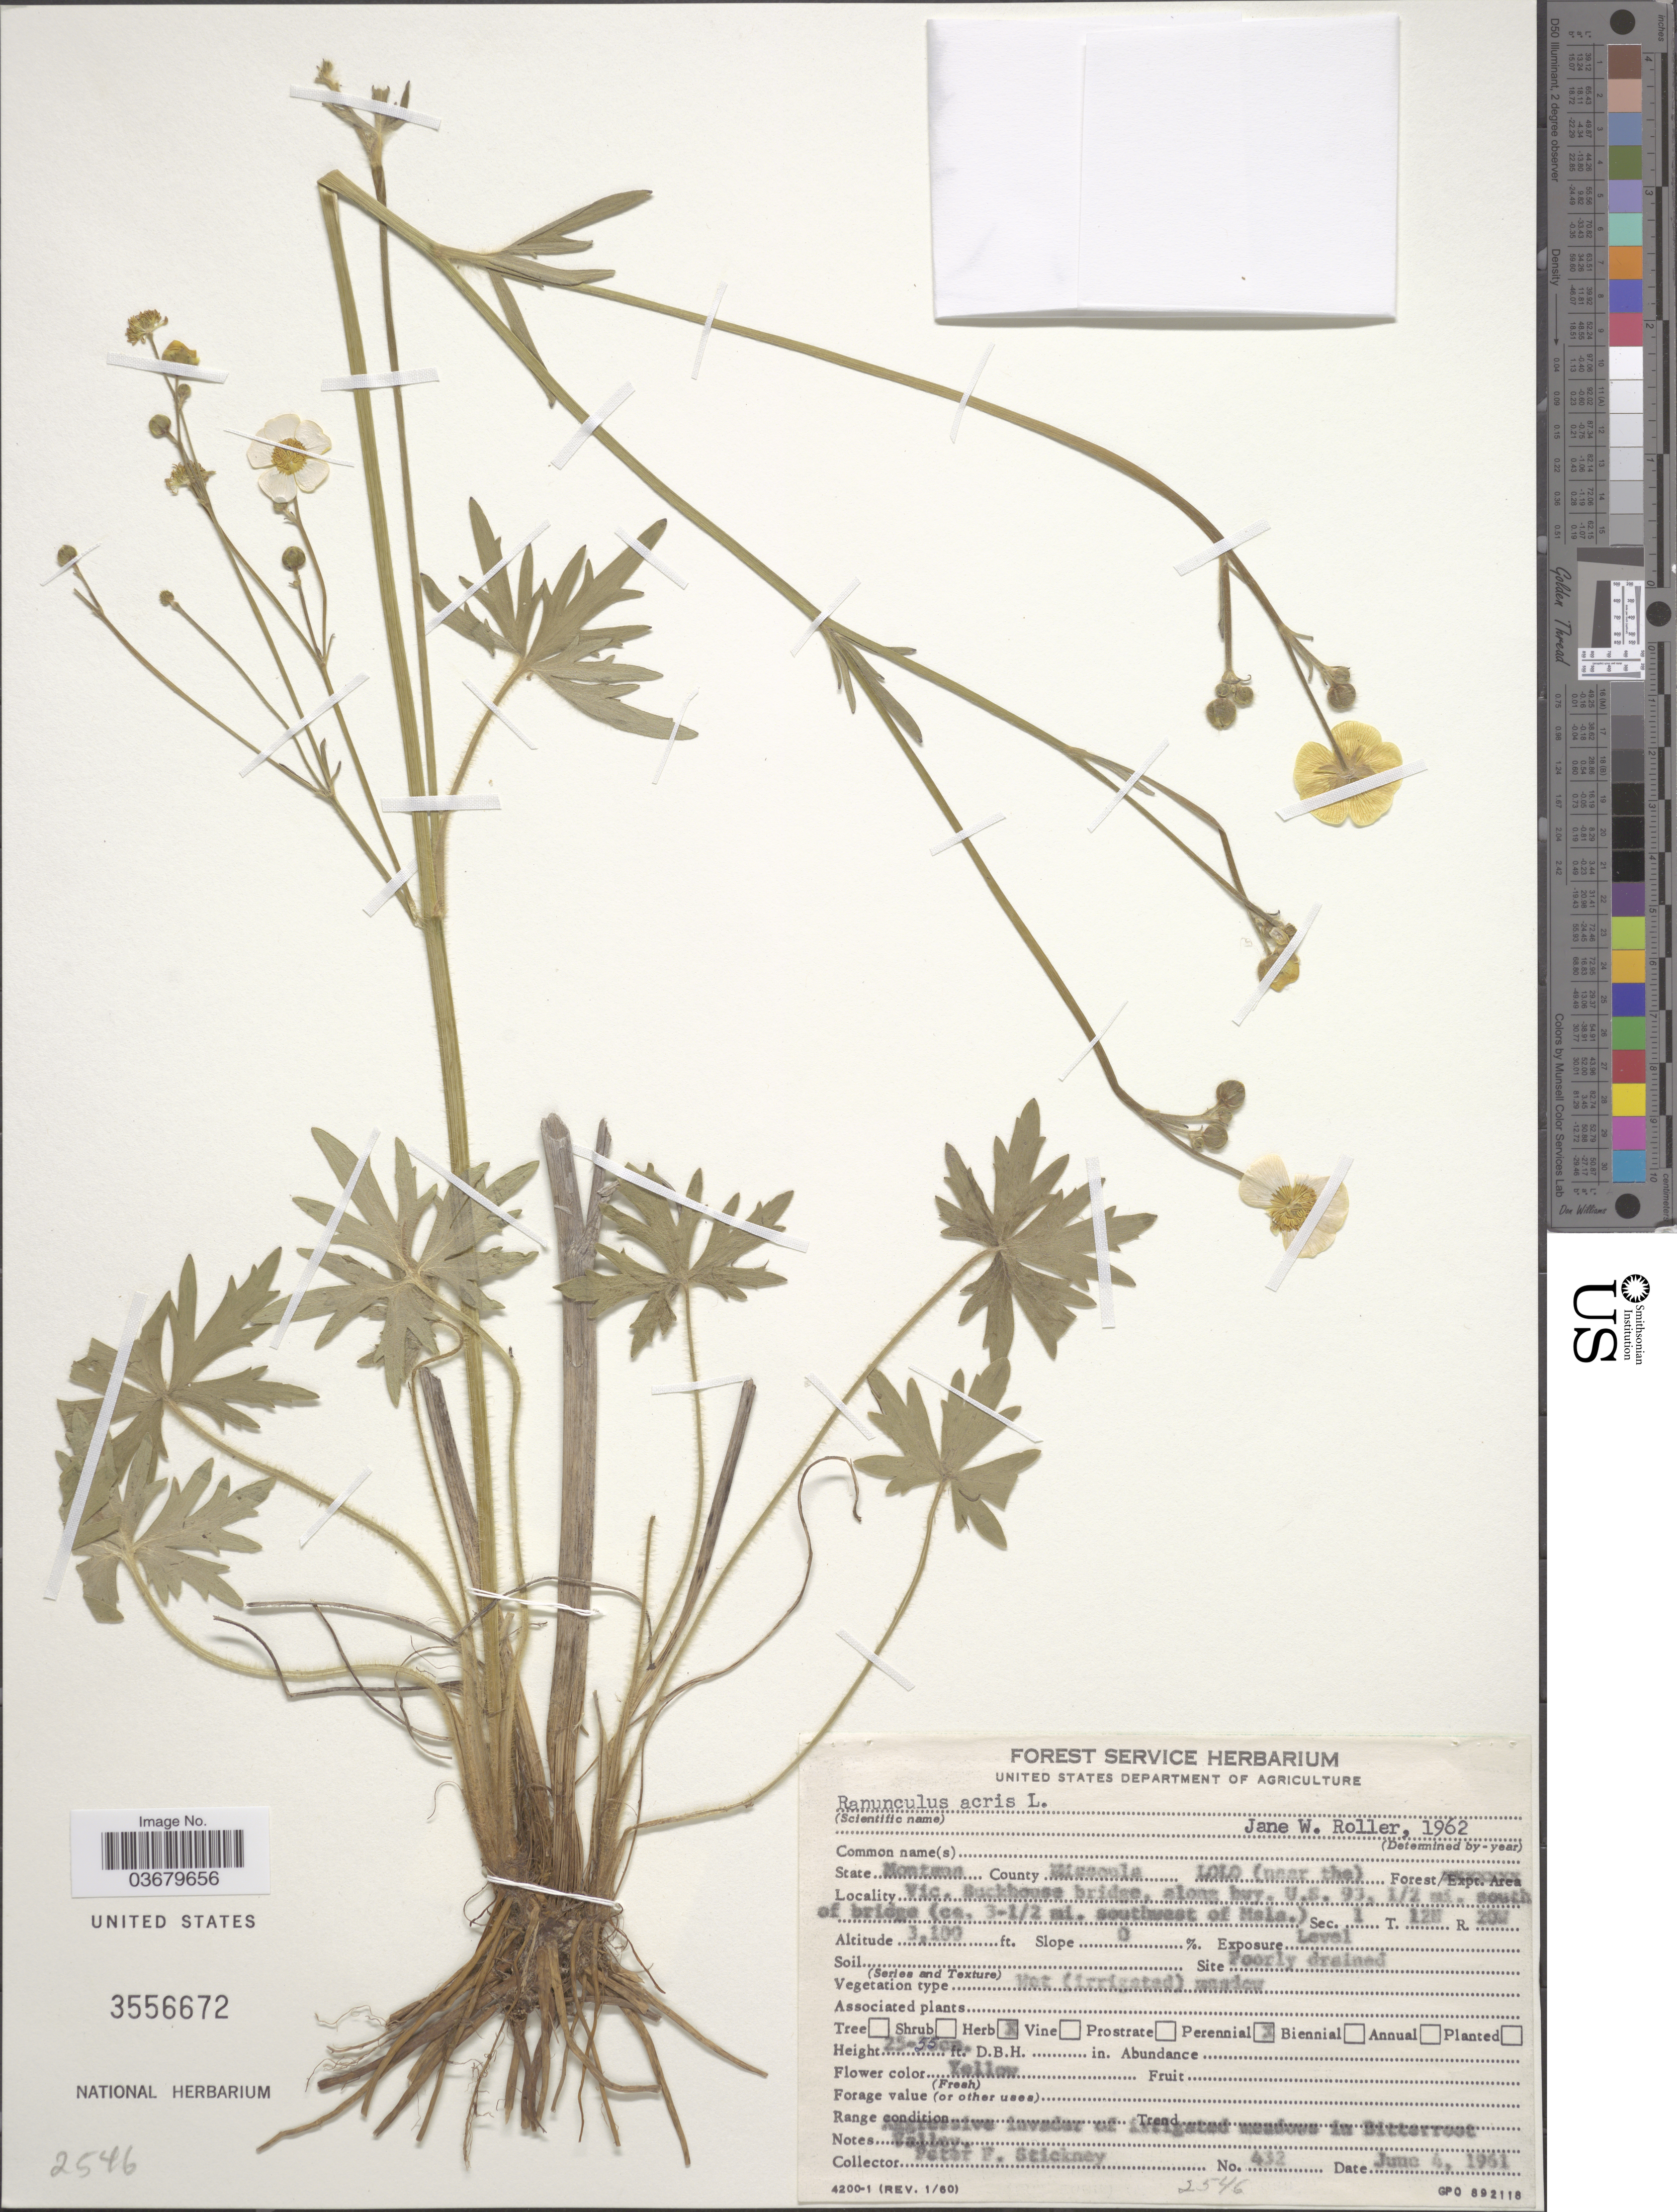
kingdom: Plantae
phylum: Tracheophyta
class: Magnoliopsida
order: Ranunculales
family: Ranunculaceae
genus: Ranunculus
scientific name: Ranunculus acris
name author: L.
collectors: P. Stickney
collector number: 432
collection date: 1961-06-04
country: United States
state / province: Montana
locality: County Missoula. Lolo (near the) Forest. Vic. Buckhouse bridge, along hwy. U.S. 93, 1/2 mi. south of bridge (ca. 3-1/2 mi. southwest of Msla.). Sec. 1 T. 12N R. 20W. [interpreted]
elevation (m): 945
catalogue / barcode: US 3556672